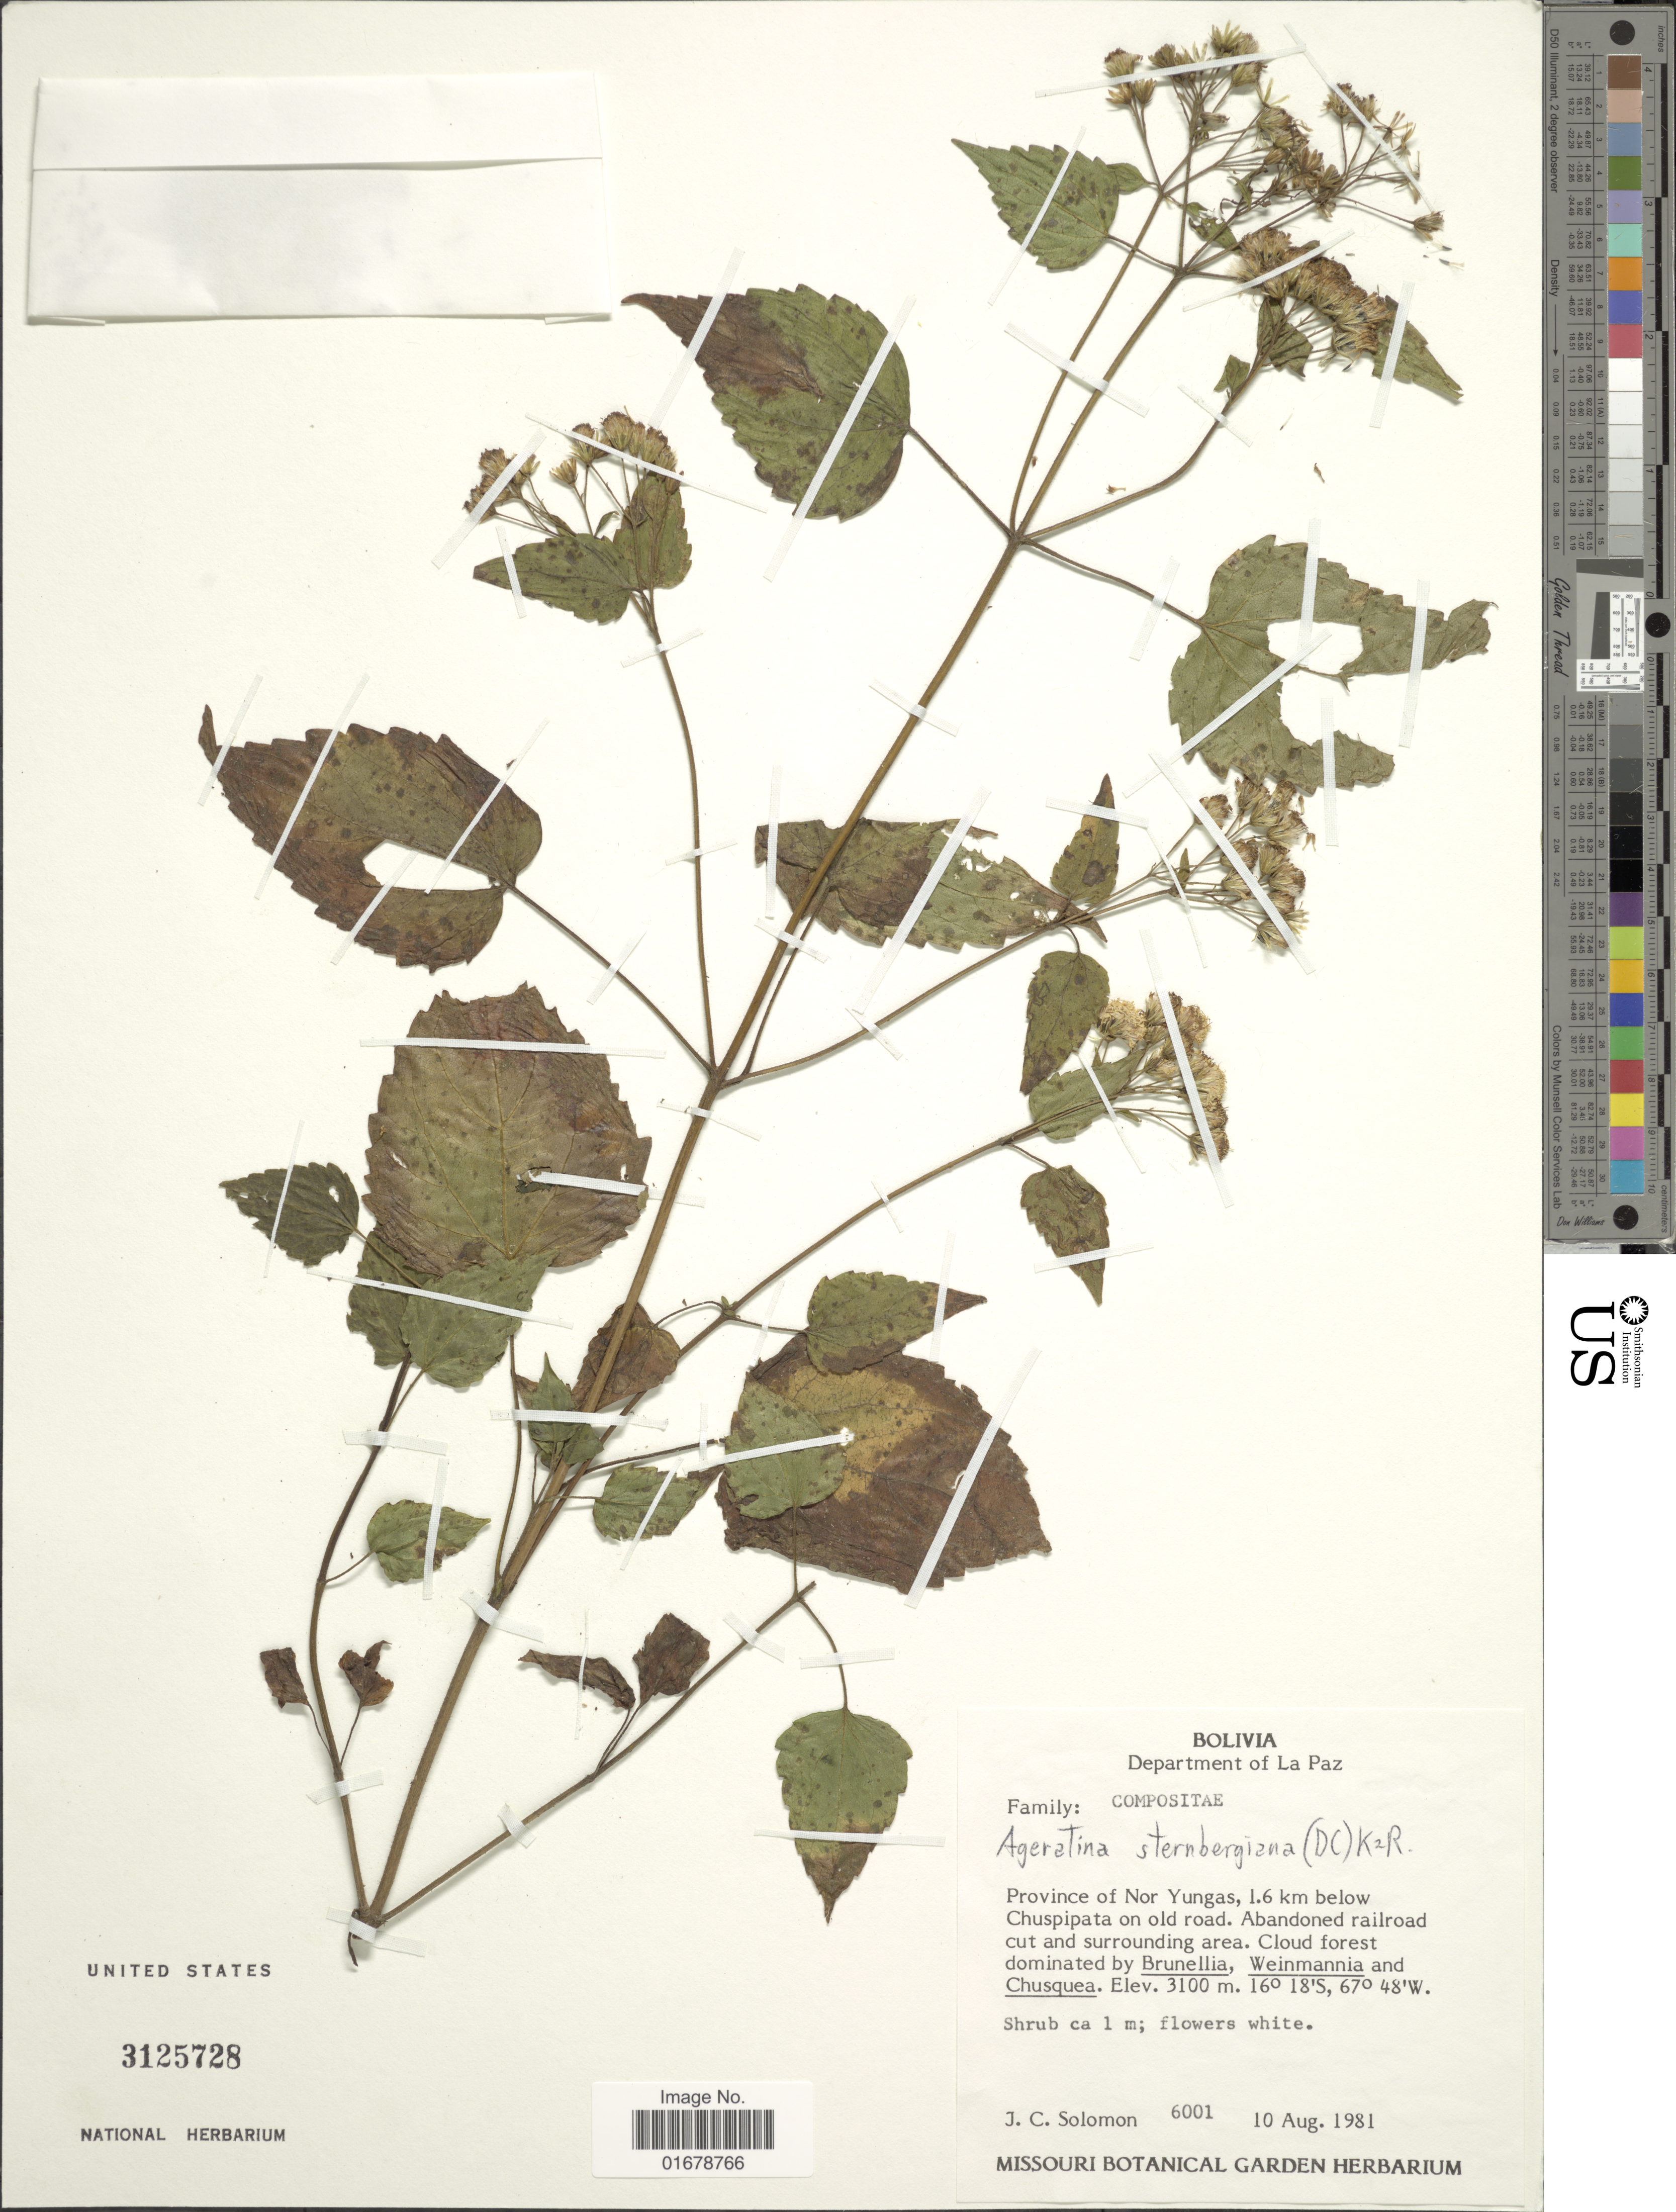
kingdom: Plantae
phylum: Tracheophyta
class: Magnoliopsida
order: Asterales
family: Asteraceae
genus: Ageratina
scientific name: Ageratina sternbergiana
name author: (DC.) R.M. King & H. Rob.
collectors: J. C. Solomon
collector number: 6001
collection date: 1981-08-10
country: Bolivia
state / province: La Paz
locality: Department of La Paz, Province of Nor Yungas, 1.6 km below Chuspipata on old road, Abandoned railroad cut and surrounding area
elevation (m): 3100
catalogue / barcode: US 3125728